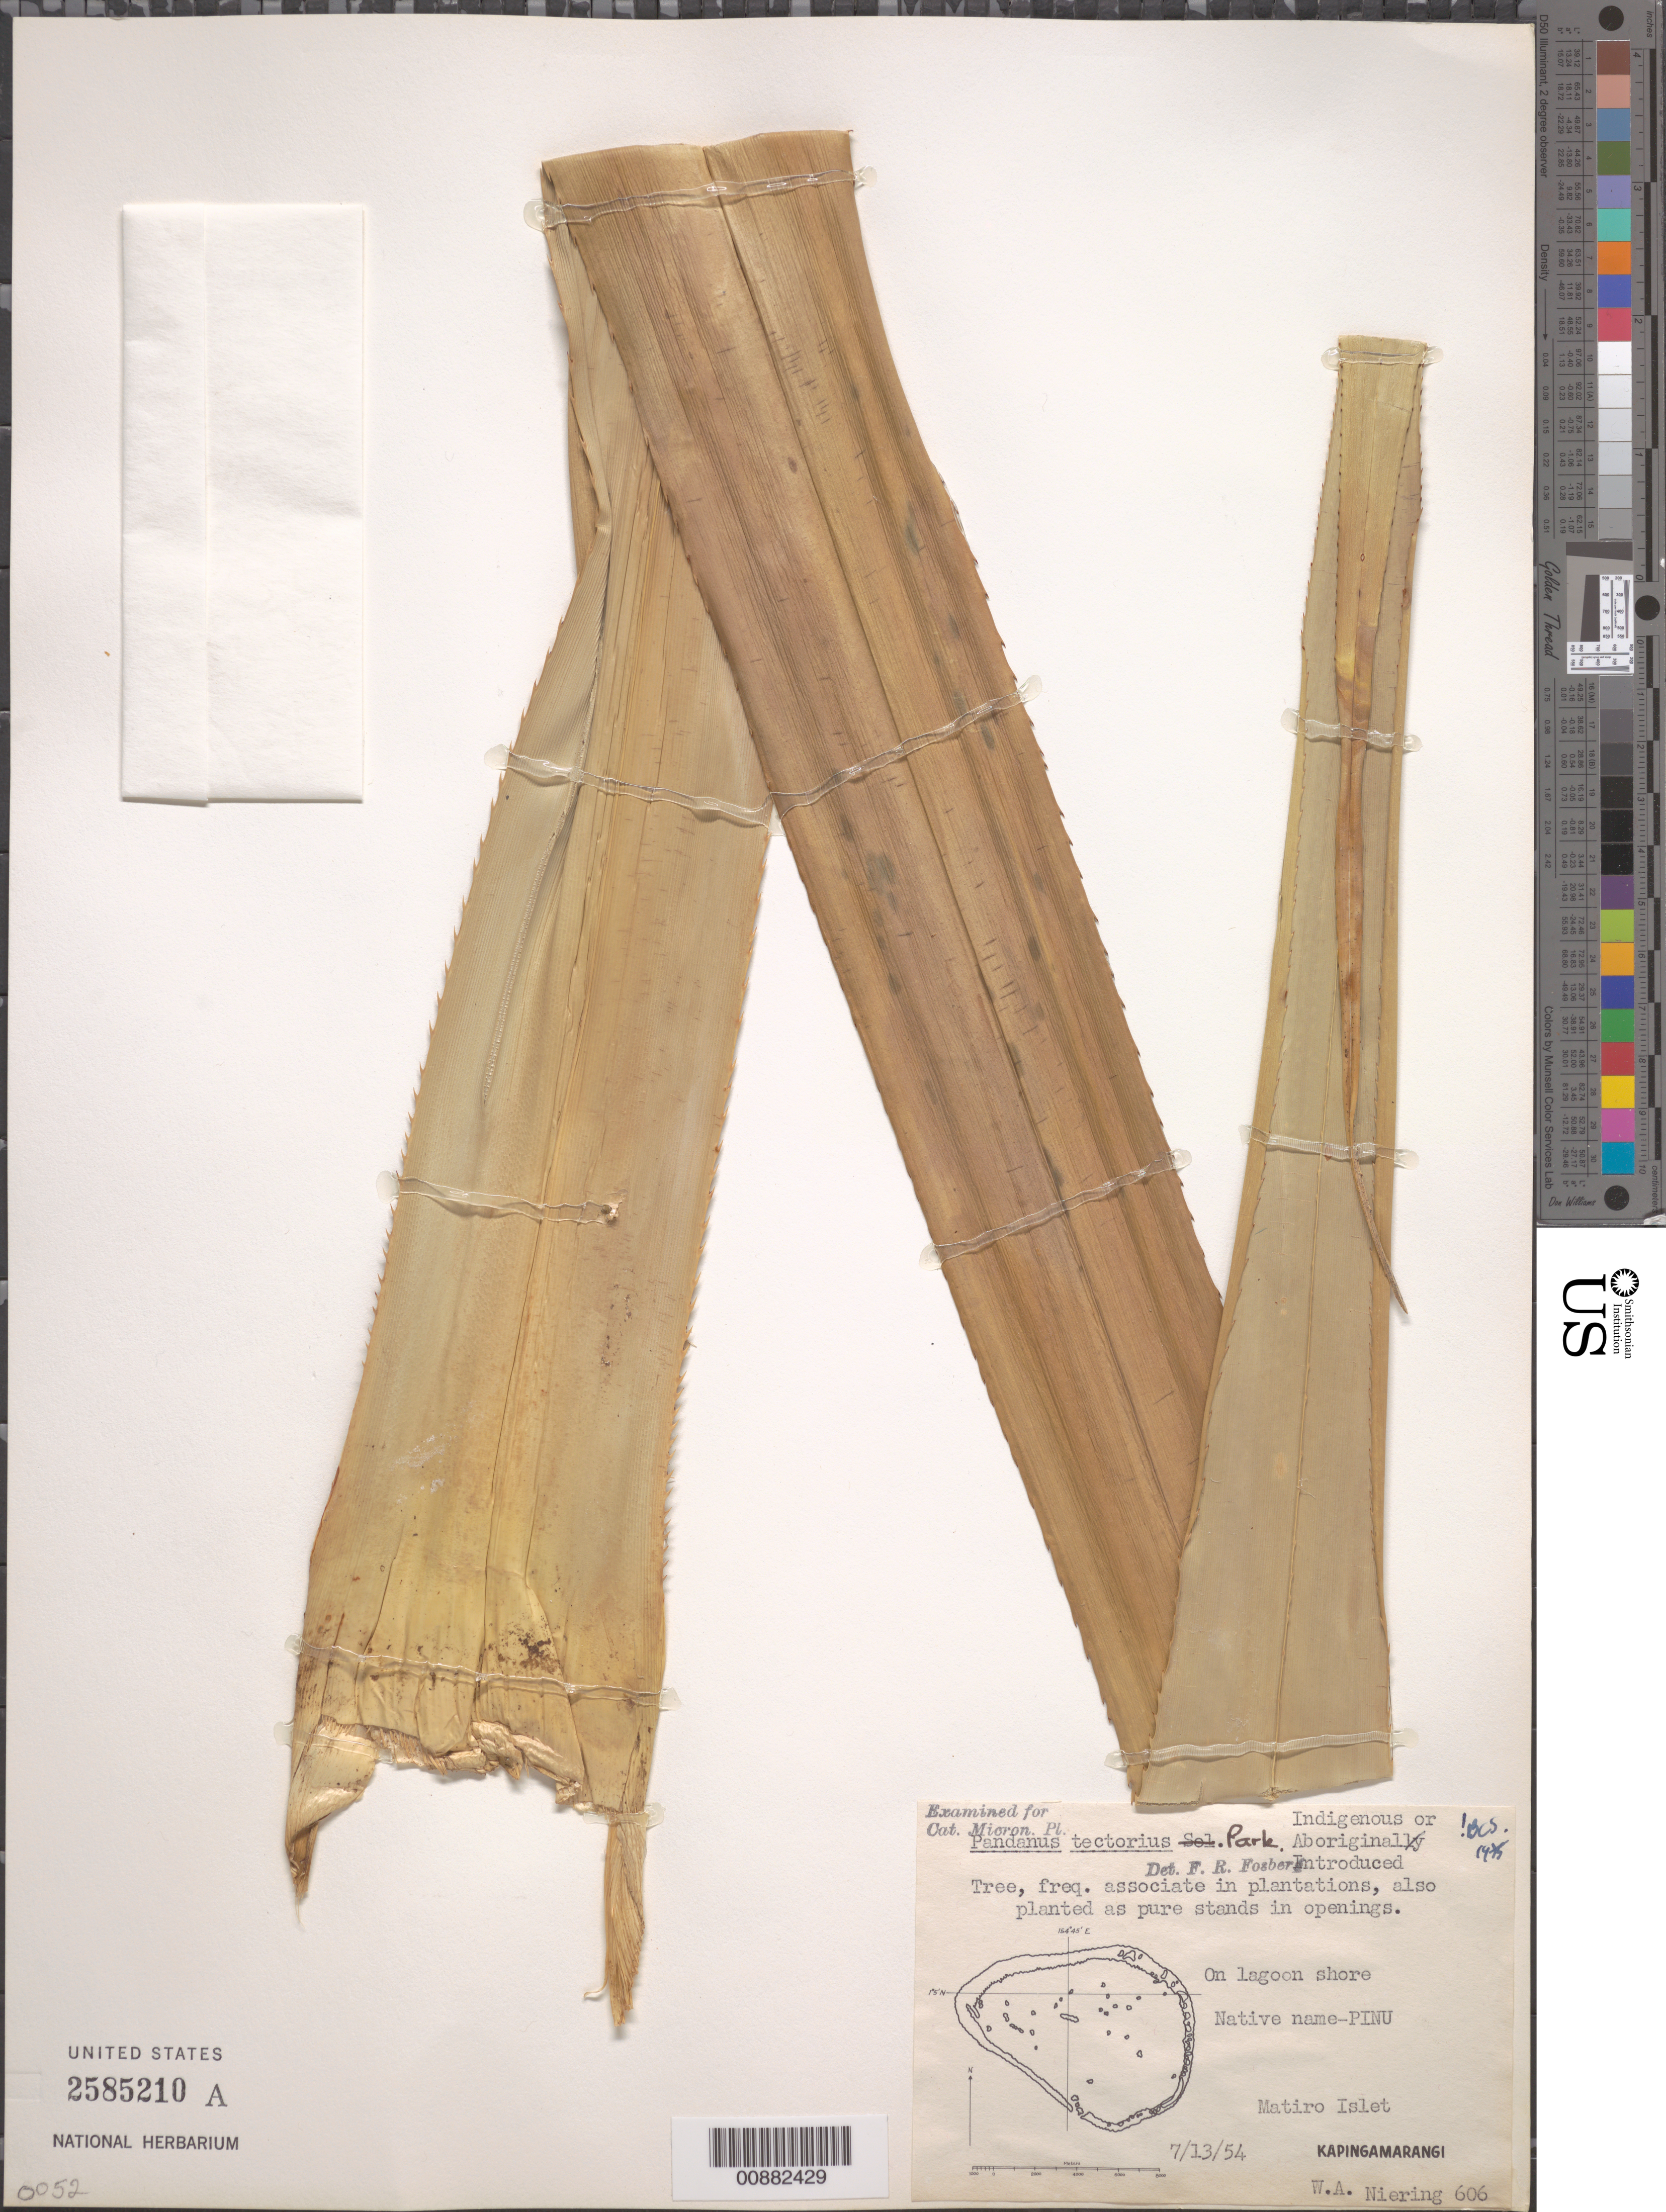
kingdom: Plantae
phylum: Tracheophyta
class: Liliopsida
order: Pandanales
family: Pandanaceae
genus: Pandanus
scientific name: Pandanus tectorius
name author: Parkinson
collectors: W. Niering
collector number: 606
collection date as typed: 13 Jul 1954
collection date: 1954-07-13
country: Micronesia, Federated States of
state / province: Pohnpei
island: Kapingamarangi Atoll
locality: Matiro islet, on lagoon shore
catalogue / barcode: US 2585210